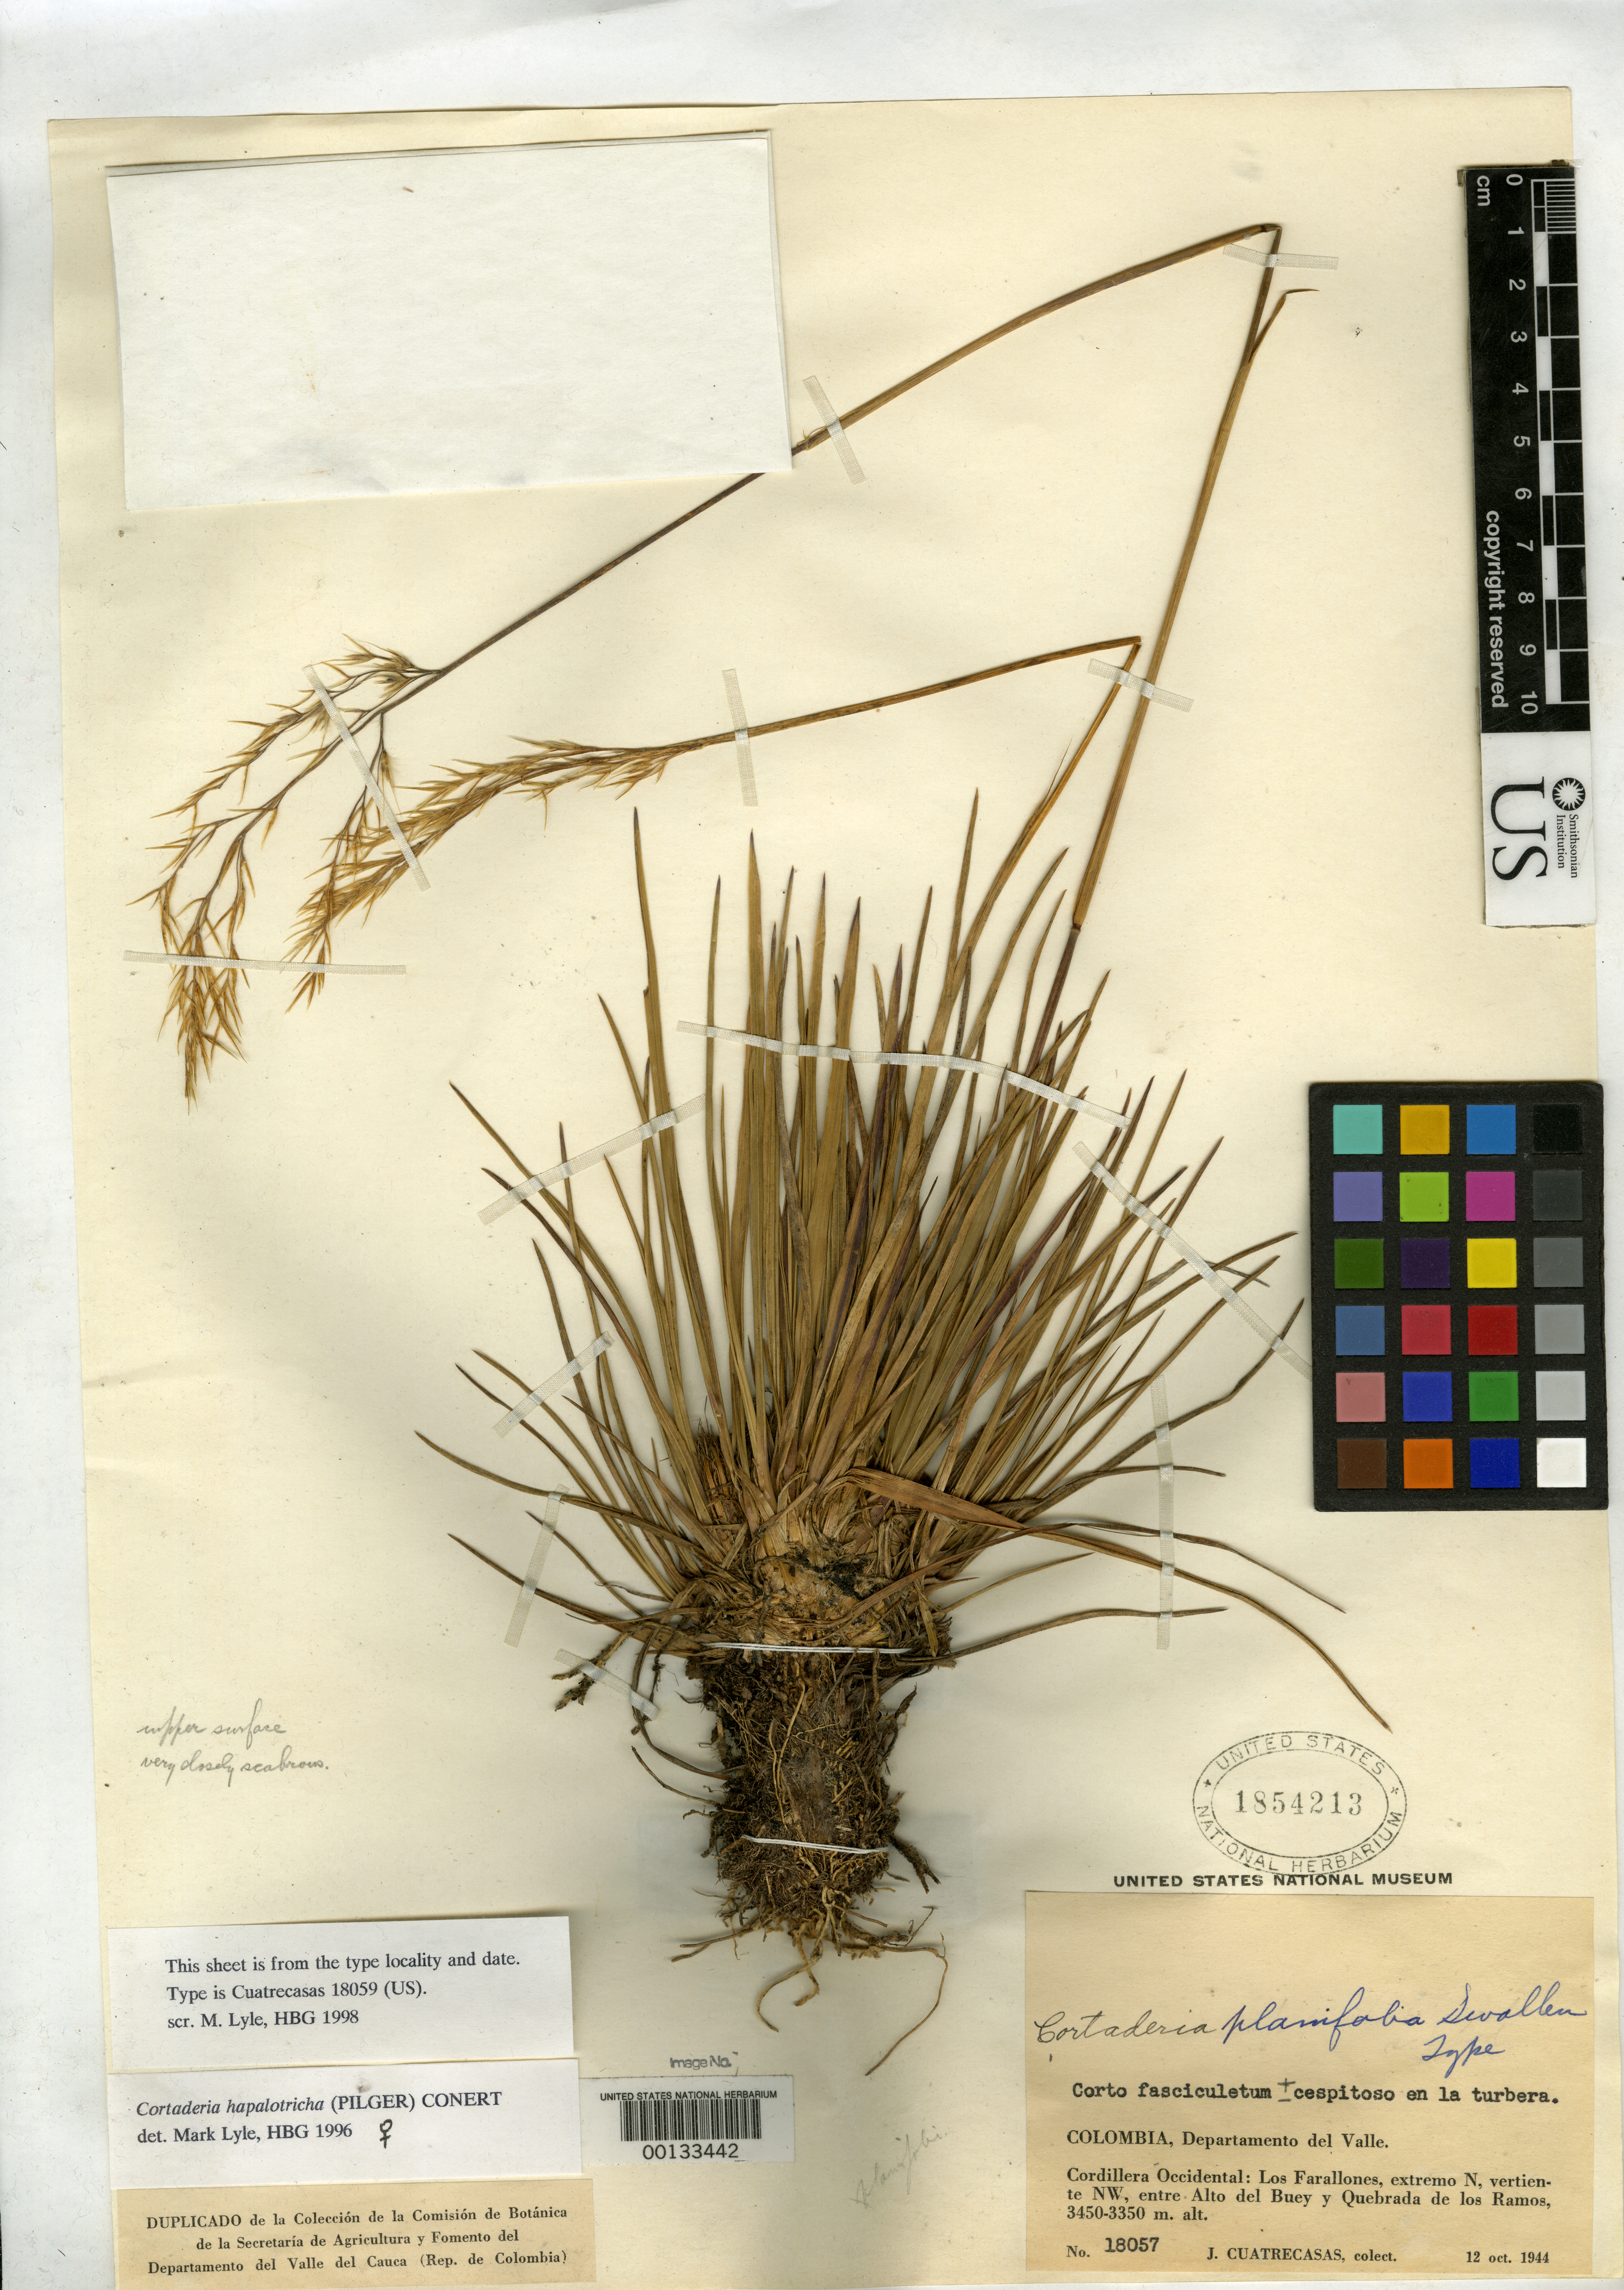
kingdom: Plantae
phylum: Tracheophyta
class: Liliopsida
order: Poales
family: Poaceae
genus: Cortaderia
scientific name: Cortaderia planifolia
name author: Swallen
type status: Holotype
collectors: J. Cuatrecasas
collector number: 18057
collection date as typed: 12 Oct 1944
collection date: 1944-10-12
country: Colombia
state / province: Valle del Cauca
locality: Cordillera Occidental, Los Farallones.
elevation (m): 3350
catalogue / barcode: US 1854213